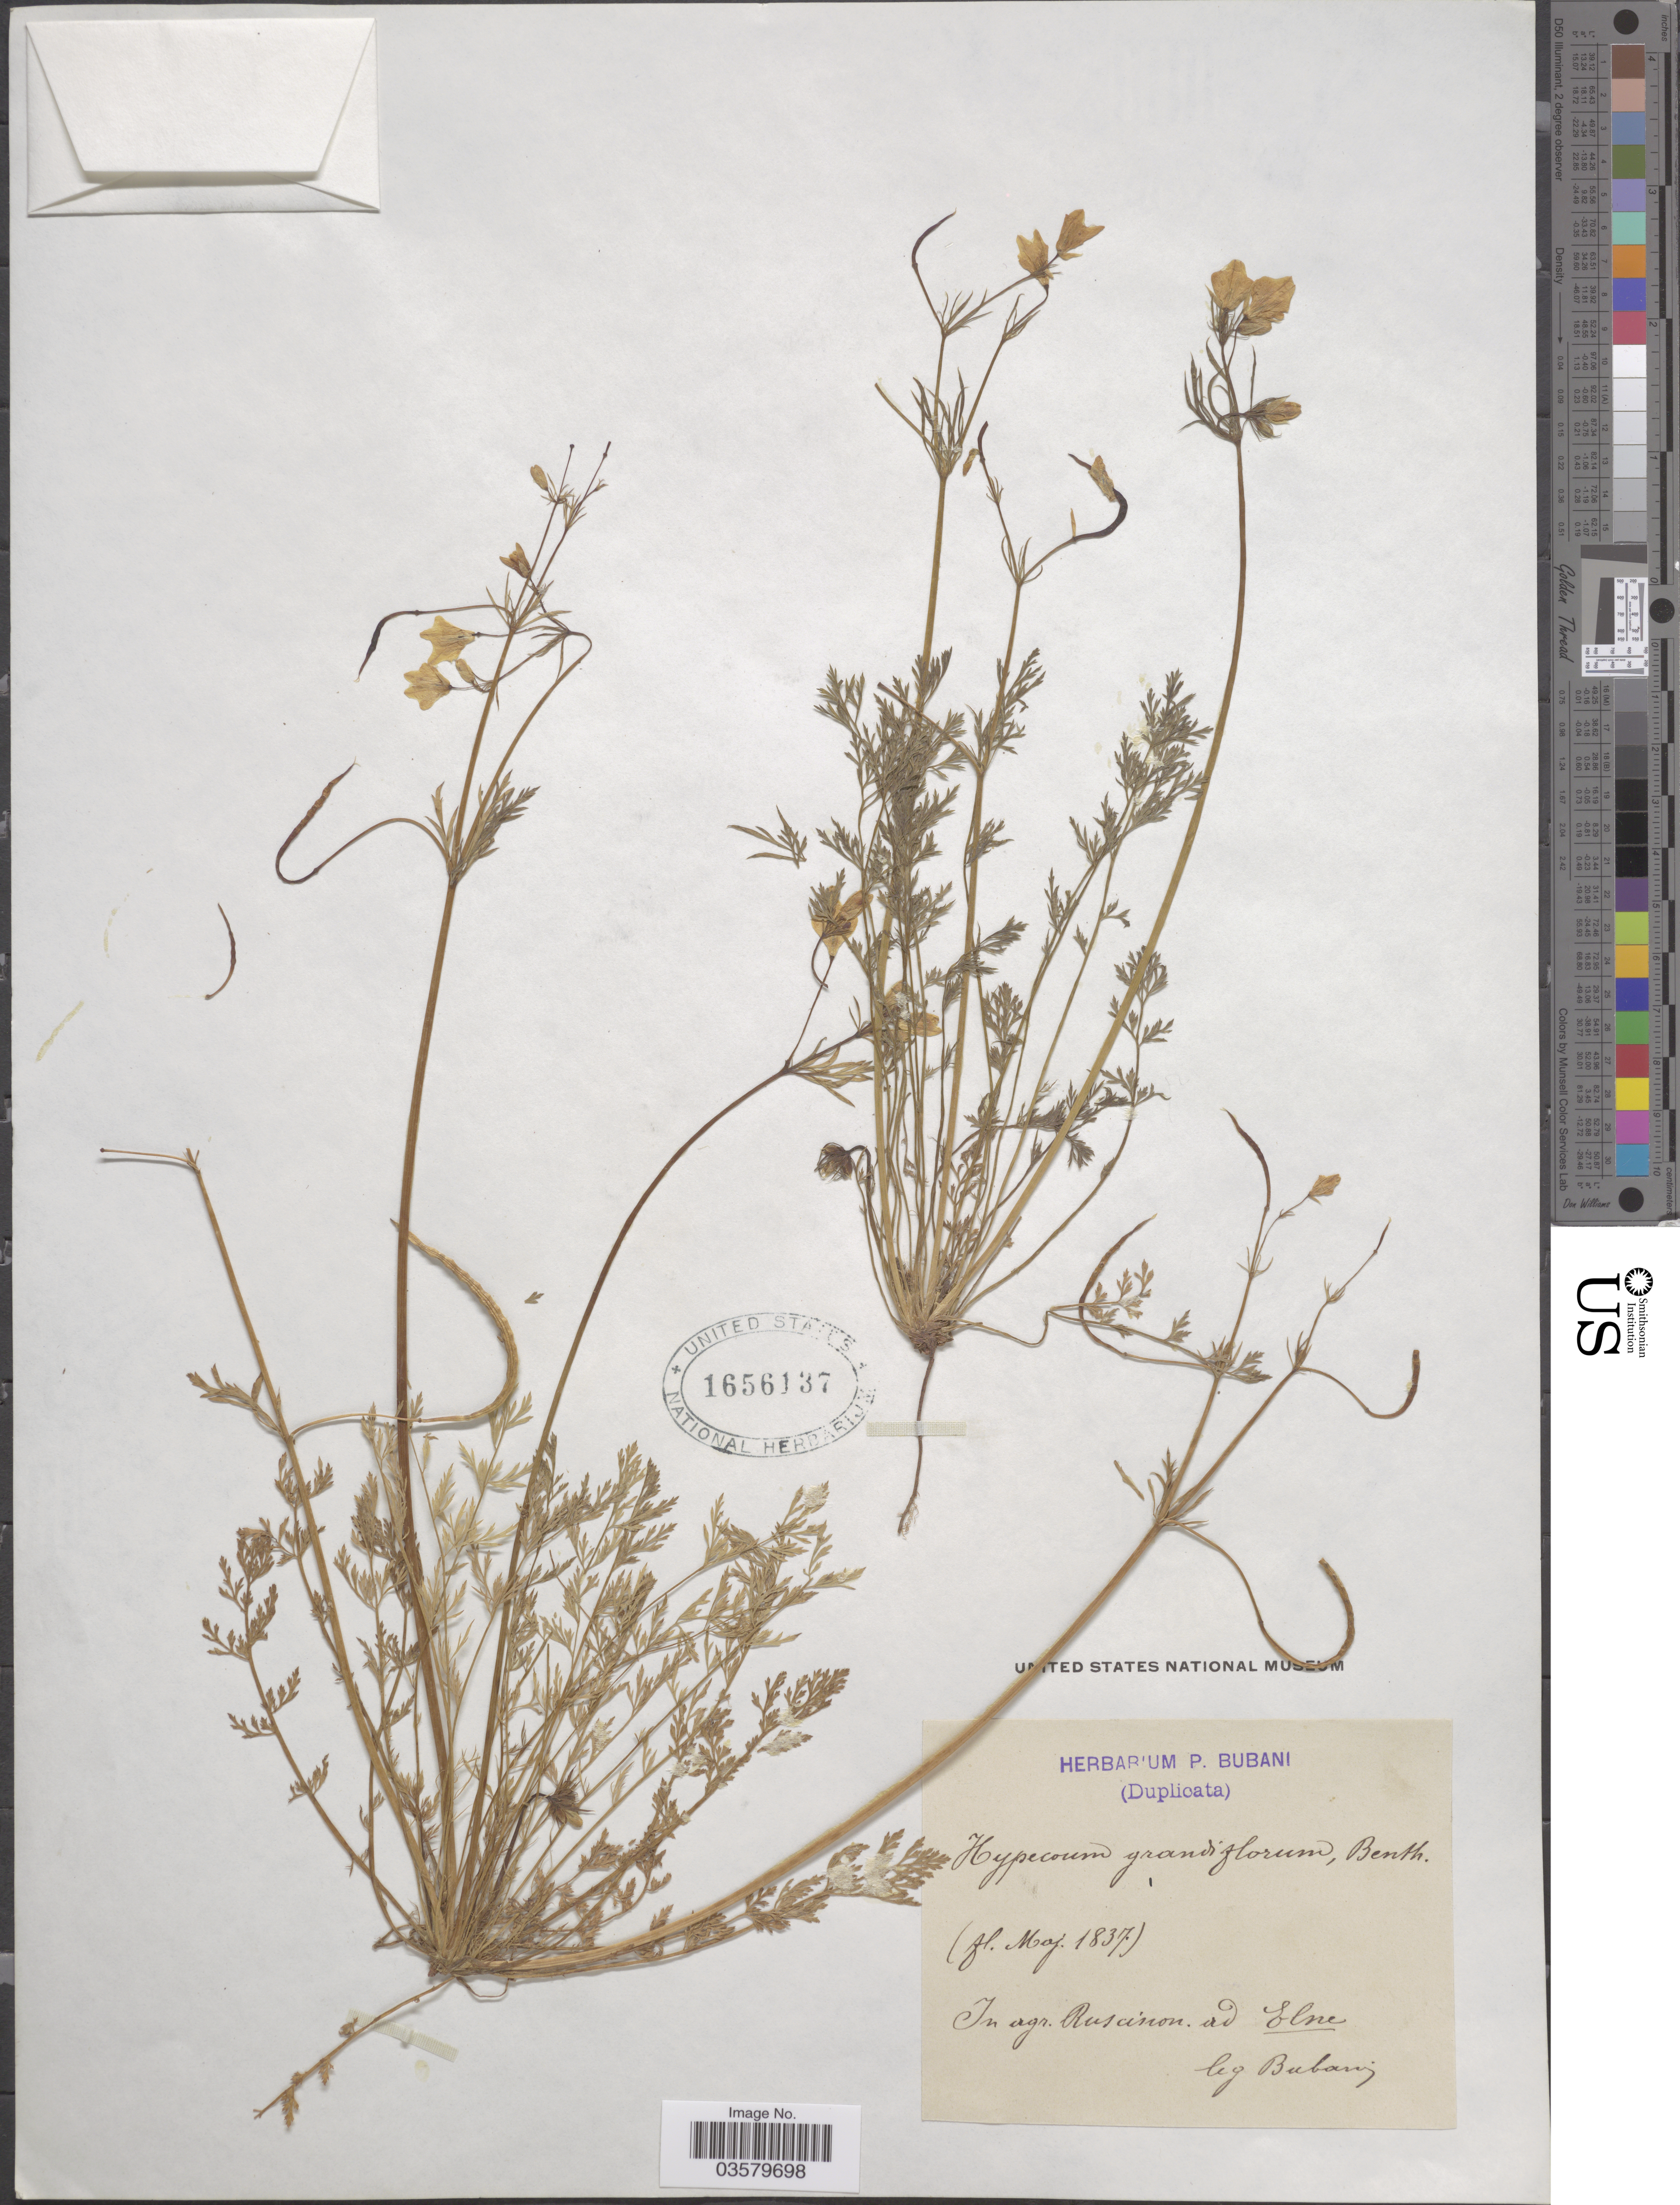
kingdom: Plantae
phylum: Tracheophyta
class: Magnoliopsida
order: Ranunculales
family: Papaveraceae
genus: Hypecoum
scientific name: Hypecoum grandiflorum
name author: Benth.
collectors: P. Bubani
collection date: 1837-05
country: France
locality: In agr. Ruscinon ad Elne.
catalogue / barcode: US 1656137